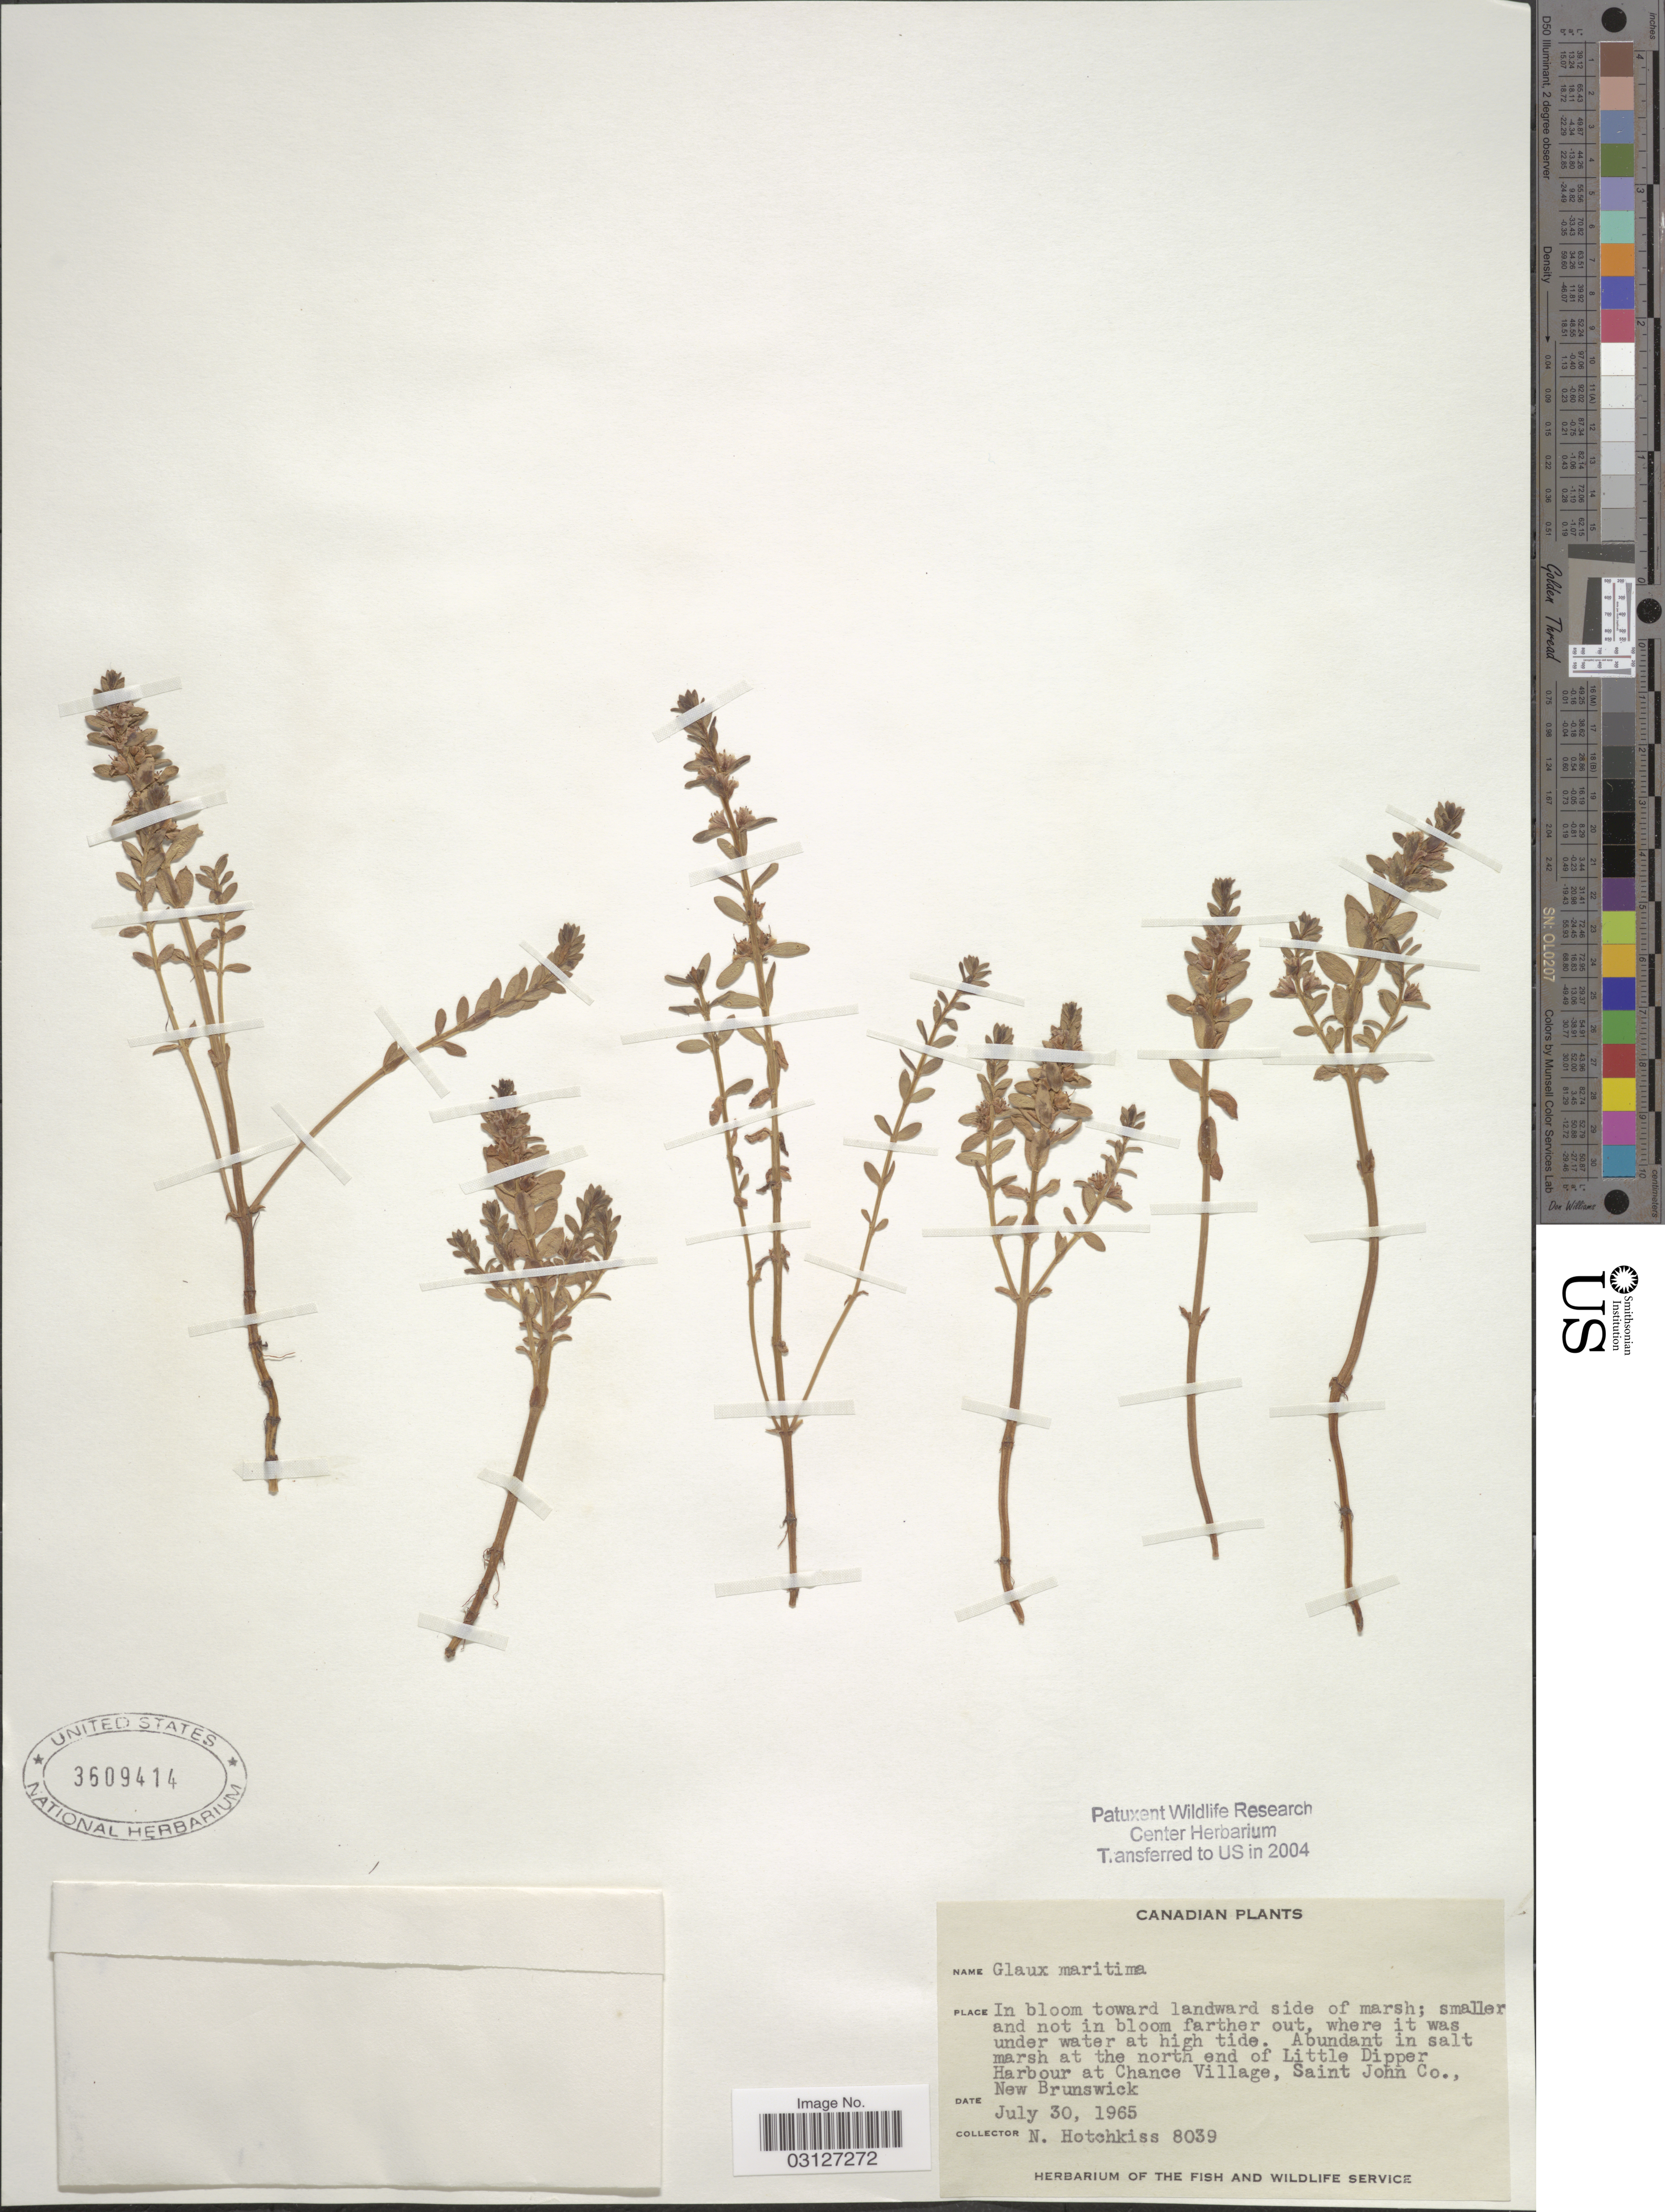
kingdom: Plantae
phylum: Tracheophyta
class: Magnoliopsida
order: Ericales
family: Primulaceae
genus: Glaux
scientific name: Glaux maritima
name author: L.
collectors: N. Hotchkiss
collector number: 8039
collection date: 1965-07-30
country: Canada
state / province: New Brunswick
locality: Abundant in salt marsh at the north end of Little Dipper Harbour at Chance Village, Saint John Co.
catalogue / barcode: US 3609414